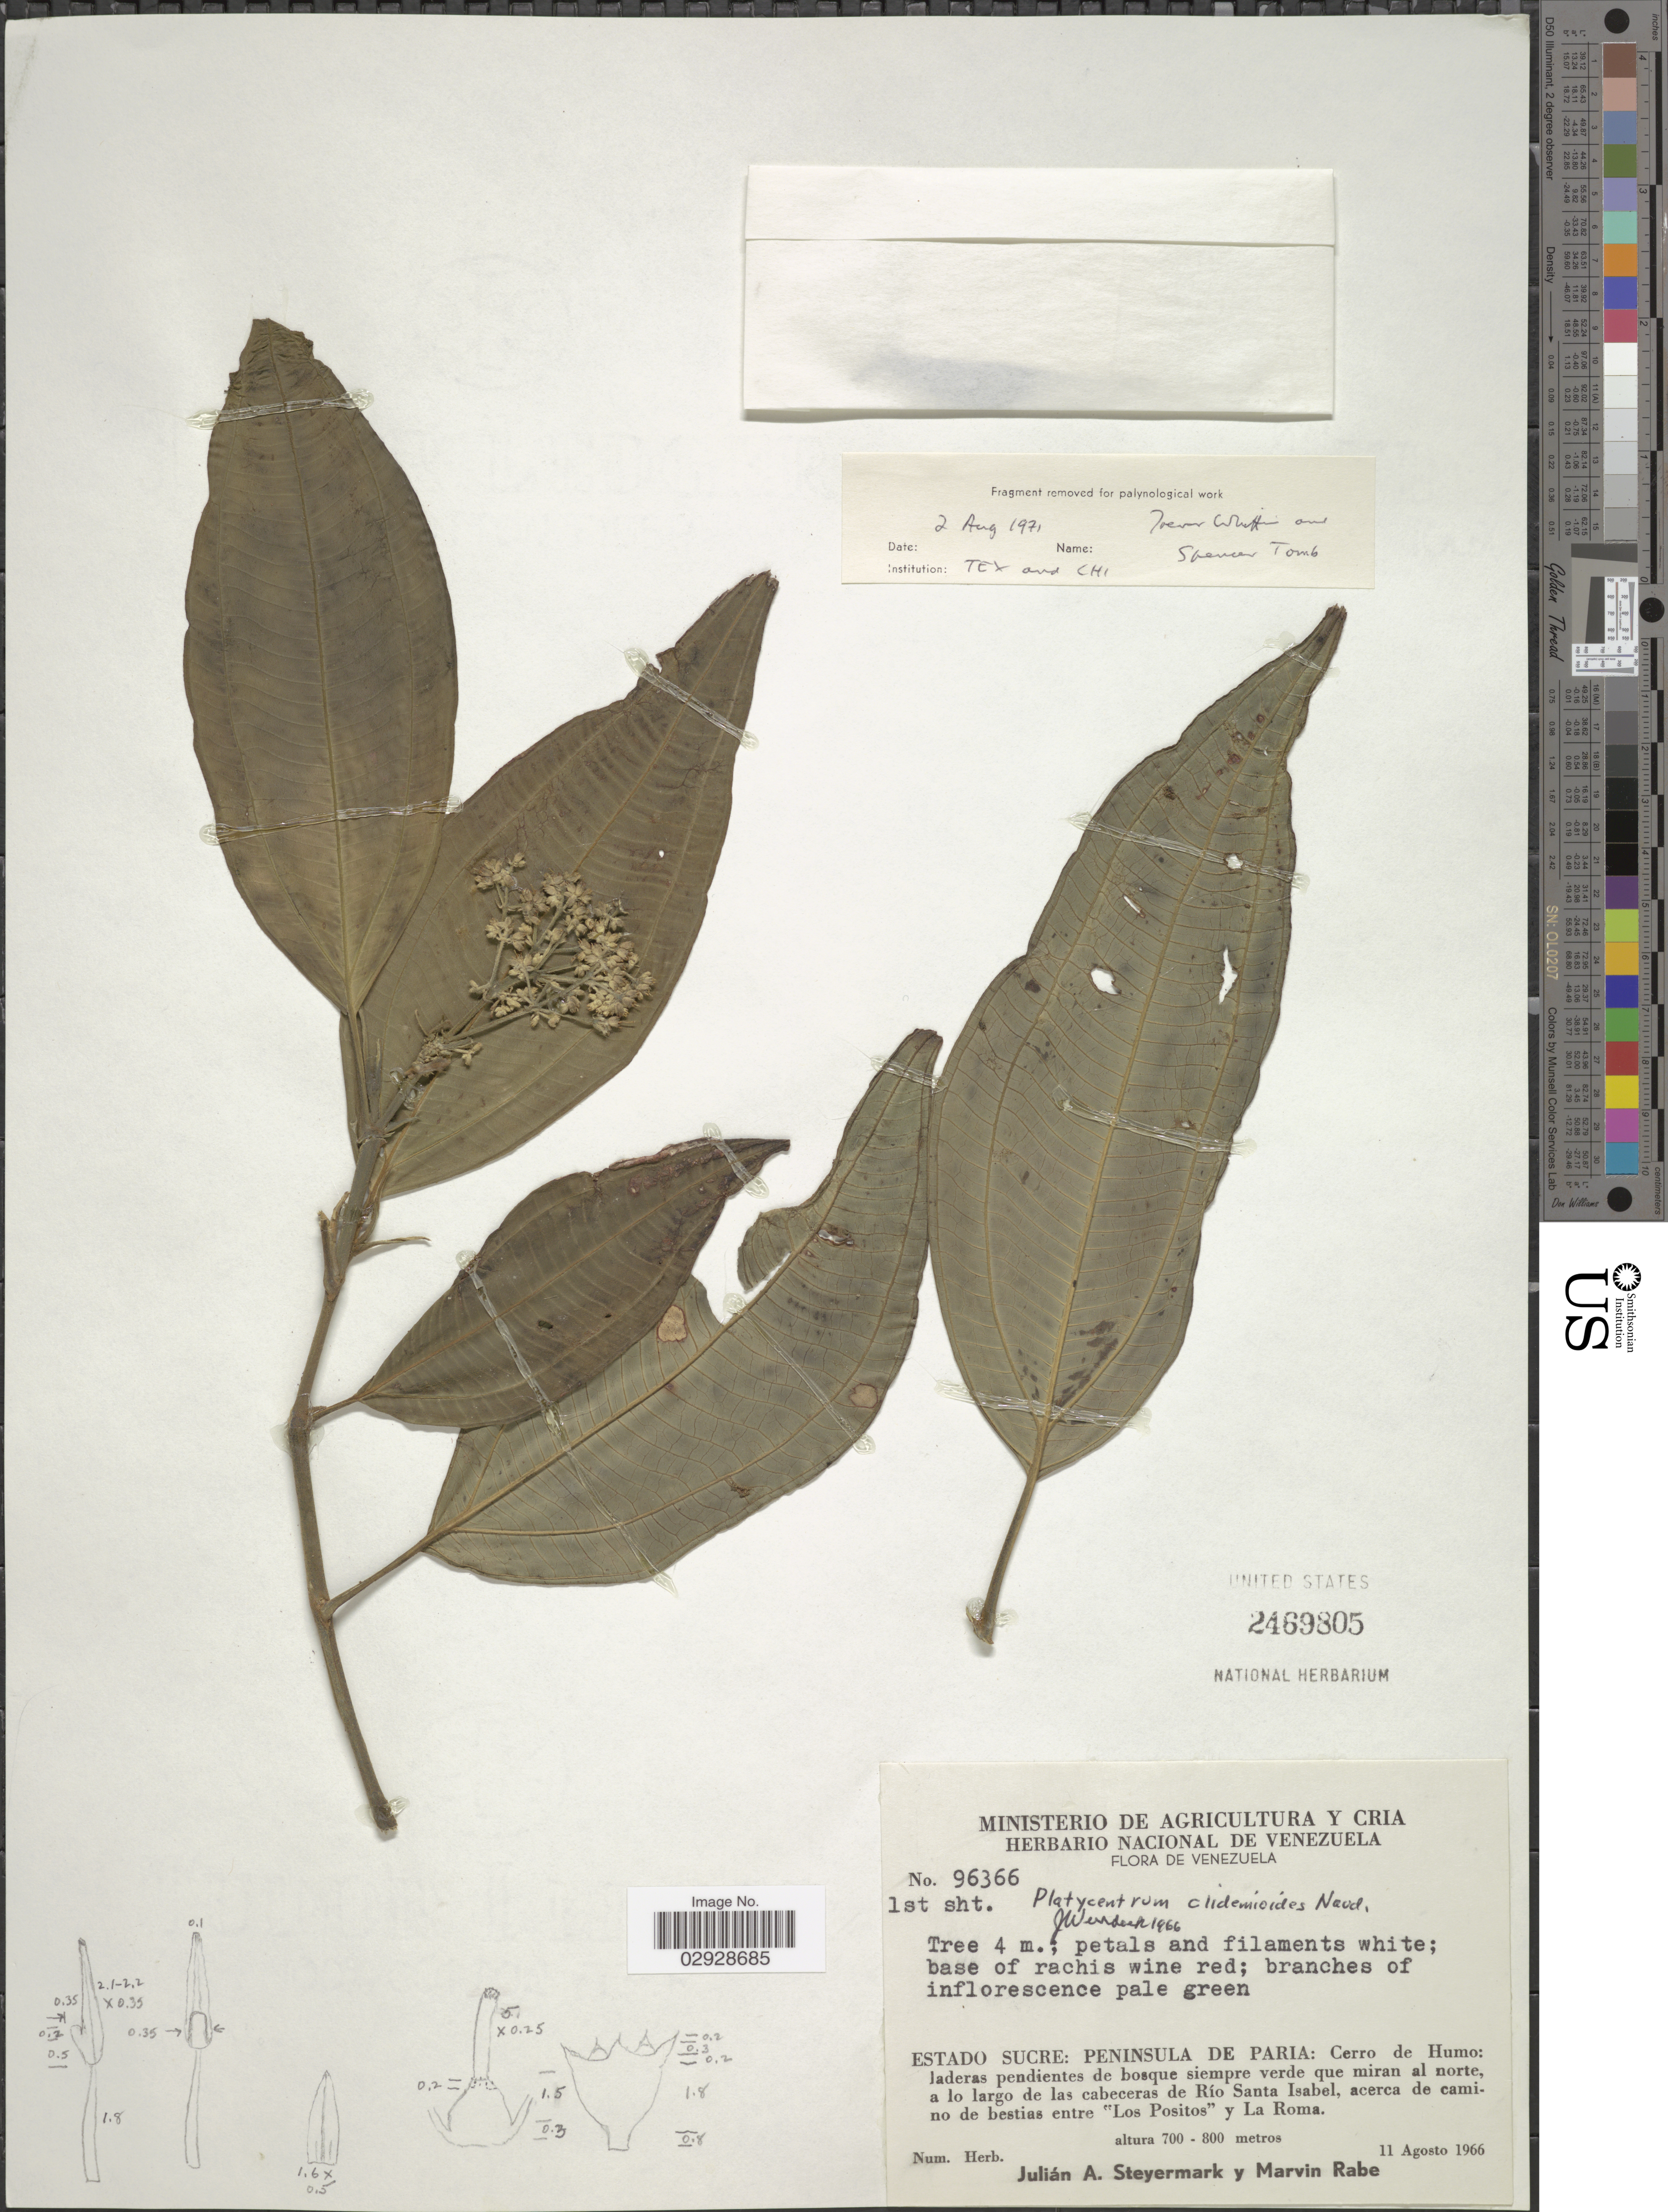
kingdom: Plantae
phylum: Tracheophyta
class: Magnoliopsida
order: Myrtales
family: Melastomataceae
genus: Leandra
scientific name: Leandra clidemioides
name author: (Naudin) Wurdack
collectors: J. Steyermark & M. Rabe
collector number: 96366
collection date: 1966-08-11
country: Venezuela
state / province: Sucre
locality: Peninsula de Paria: Cerro de Humo: laderas pendientes de bosque siempre verde que miran al norte, a lo largo de las cabeceras de Río Santa Isabel, acerca de camino de bestias entre "Los Positos" y La Roma.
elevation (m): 700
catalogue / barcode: US 2469805